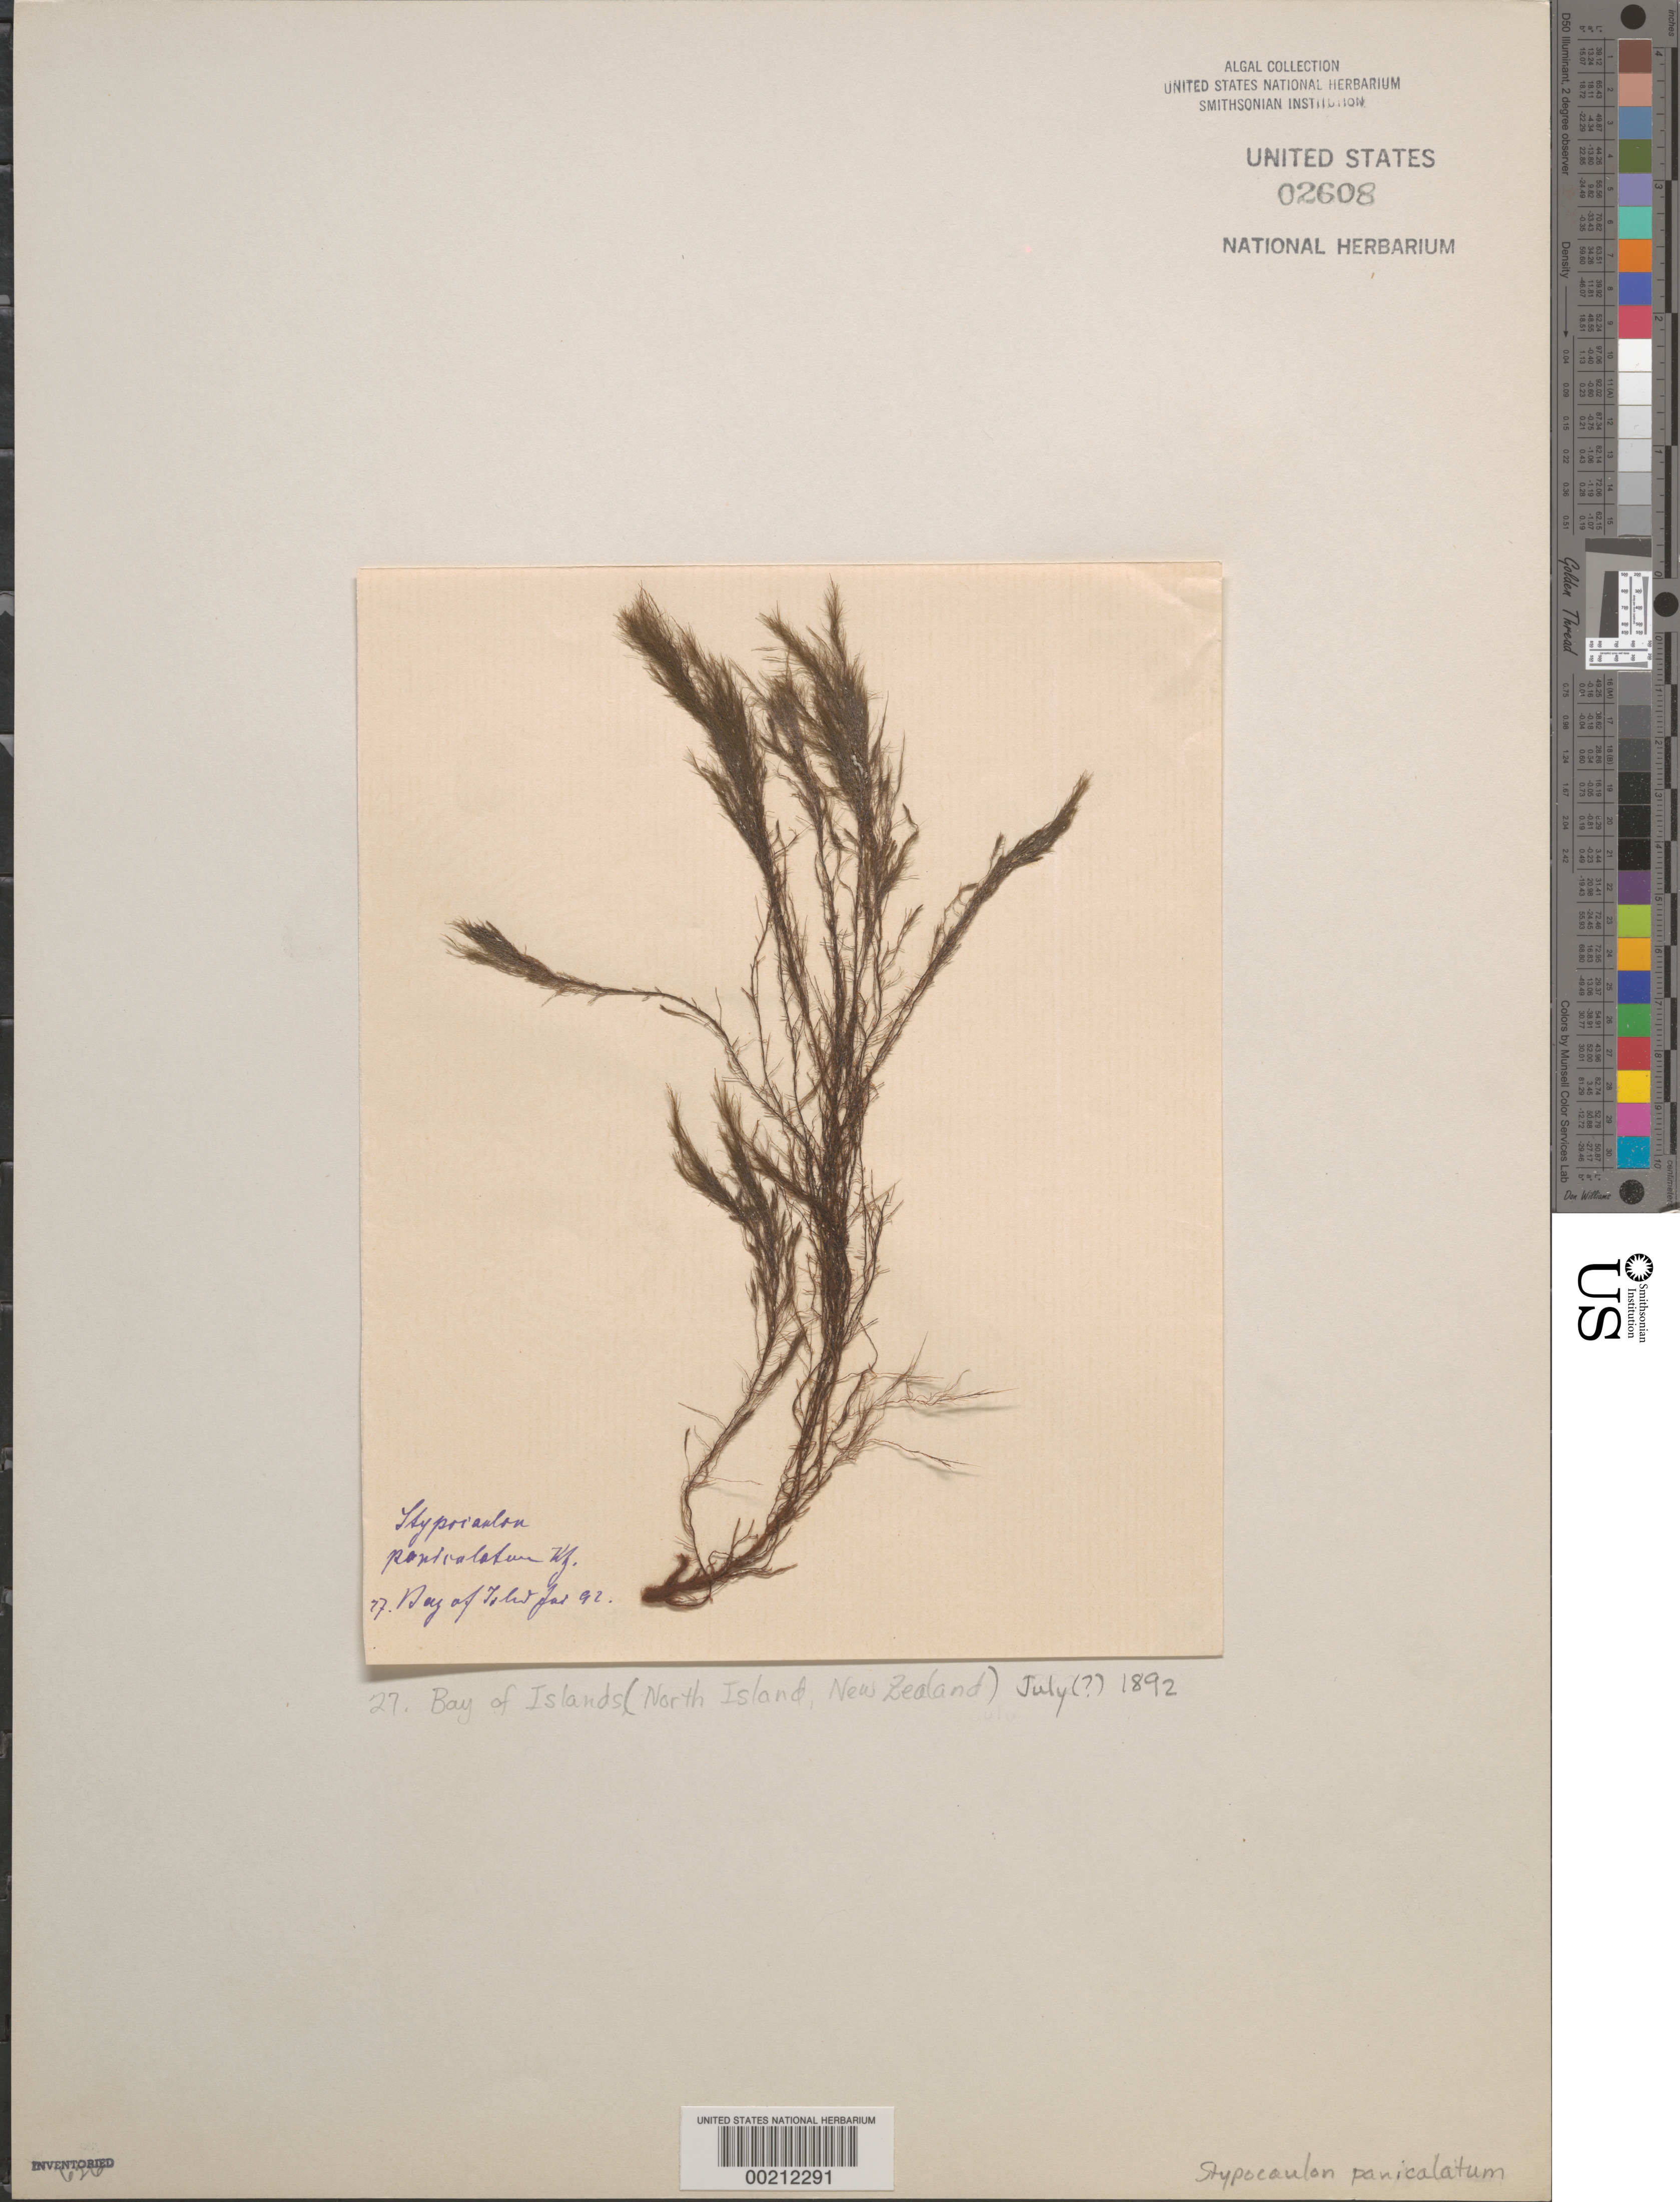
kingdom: Chromista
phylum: Ochrophyta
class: Phaeophyceae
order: Sphacelariales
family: Stypocaulaceae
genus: Halopteris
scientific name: Halopteris paniculata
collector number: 27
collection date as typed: Jul 1892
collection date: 1892-07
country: New Zealand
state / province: Northland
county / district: Far North District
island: North Island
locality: Bay of Islands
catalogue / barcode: US 2608